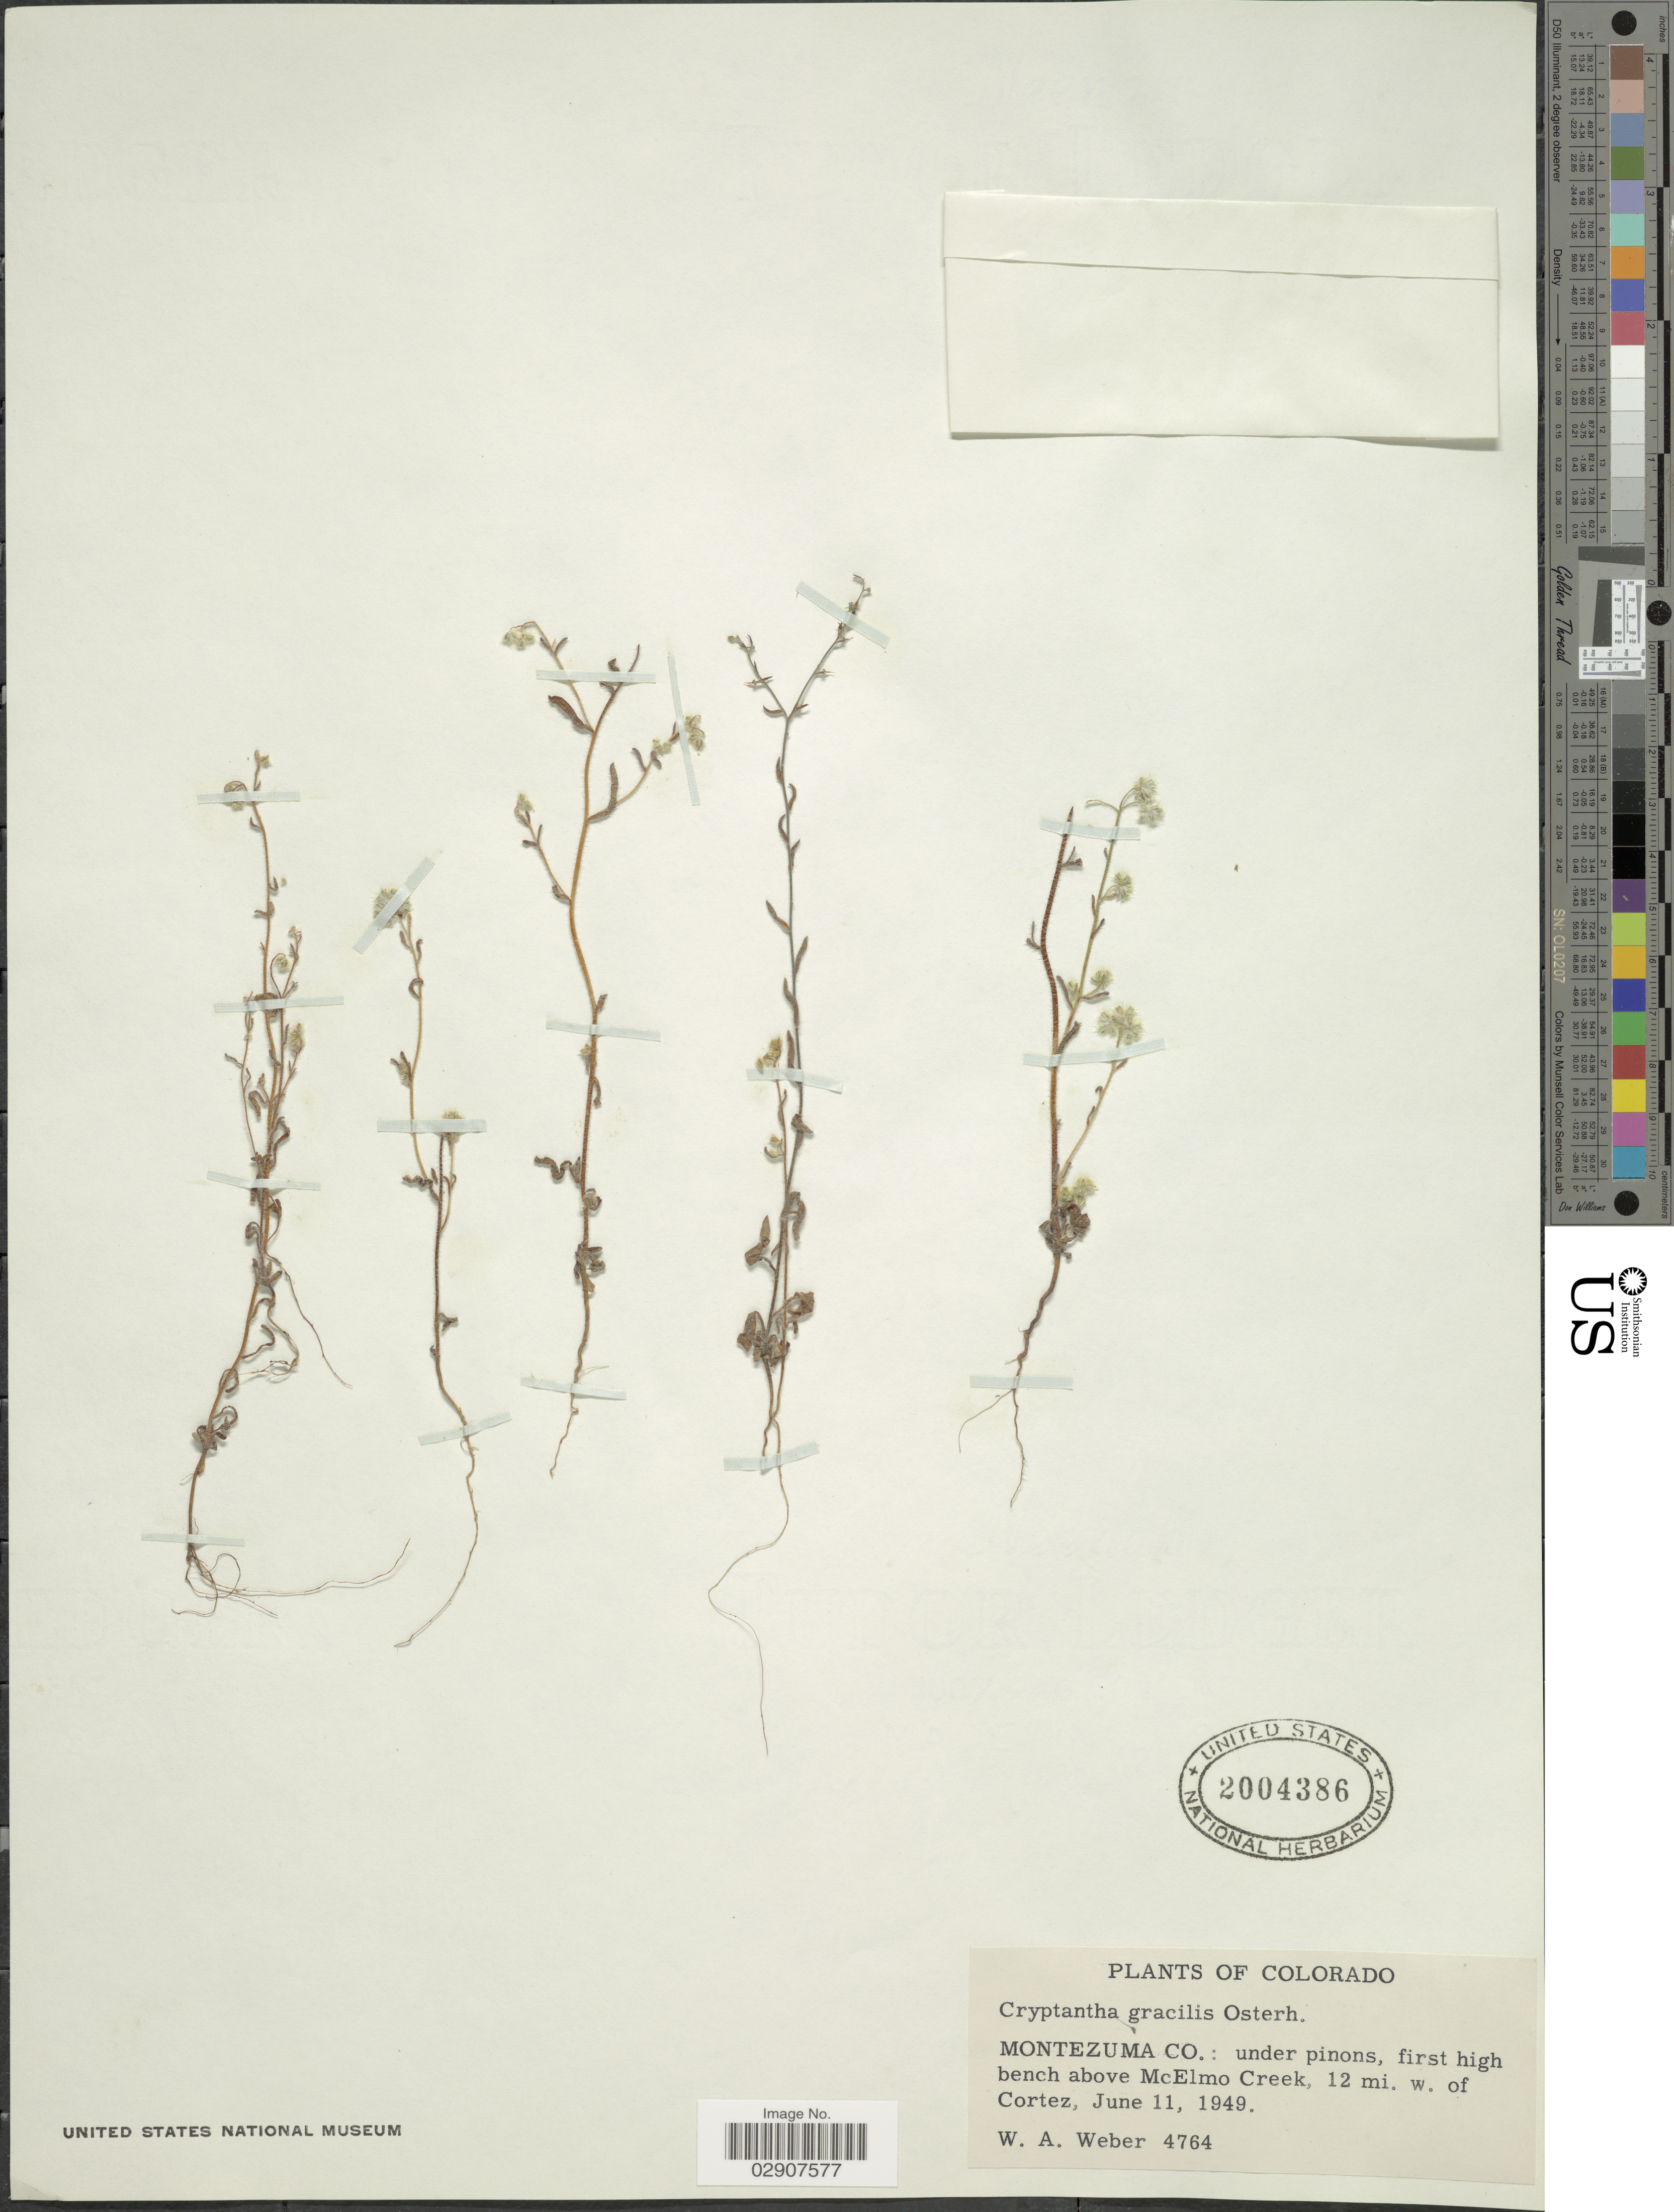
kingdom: Plantae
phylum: Tracheophyta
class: Magnoliopsida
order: Boraginales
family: Boraginaceae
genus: Cryptantha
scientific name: Cryptantha gracilis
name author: Osterh.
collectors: W. A. Weber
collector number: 4764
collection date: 1949-06-11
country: United States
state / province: Colorado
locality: Montezuma Co.: under pinons, first high bench above McElmo Creek, 12 mi. w. of Cortez.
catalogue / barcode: US 2004386